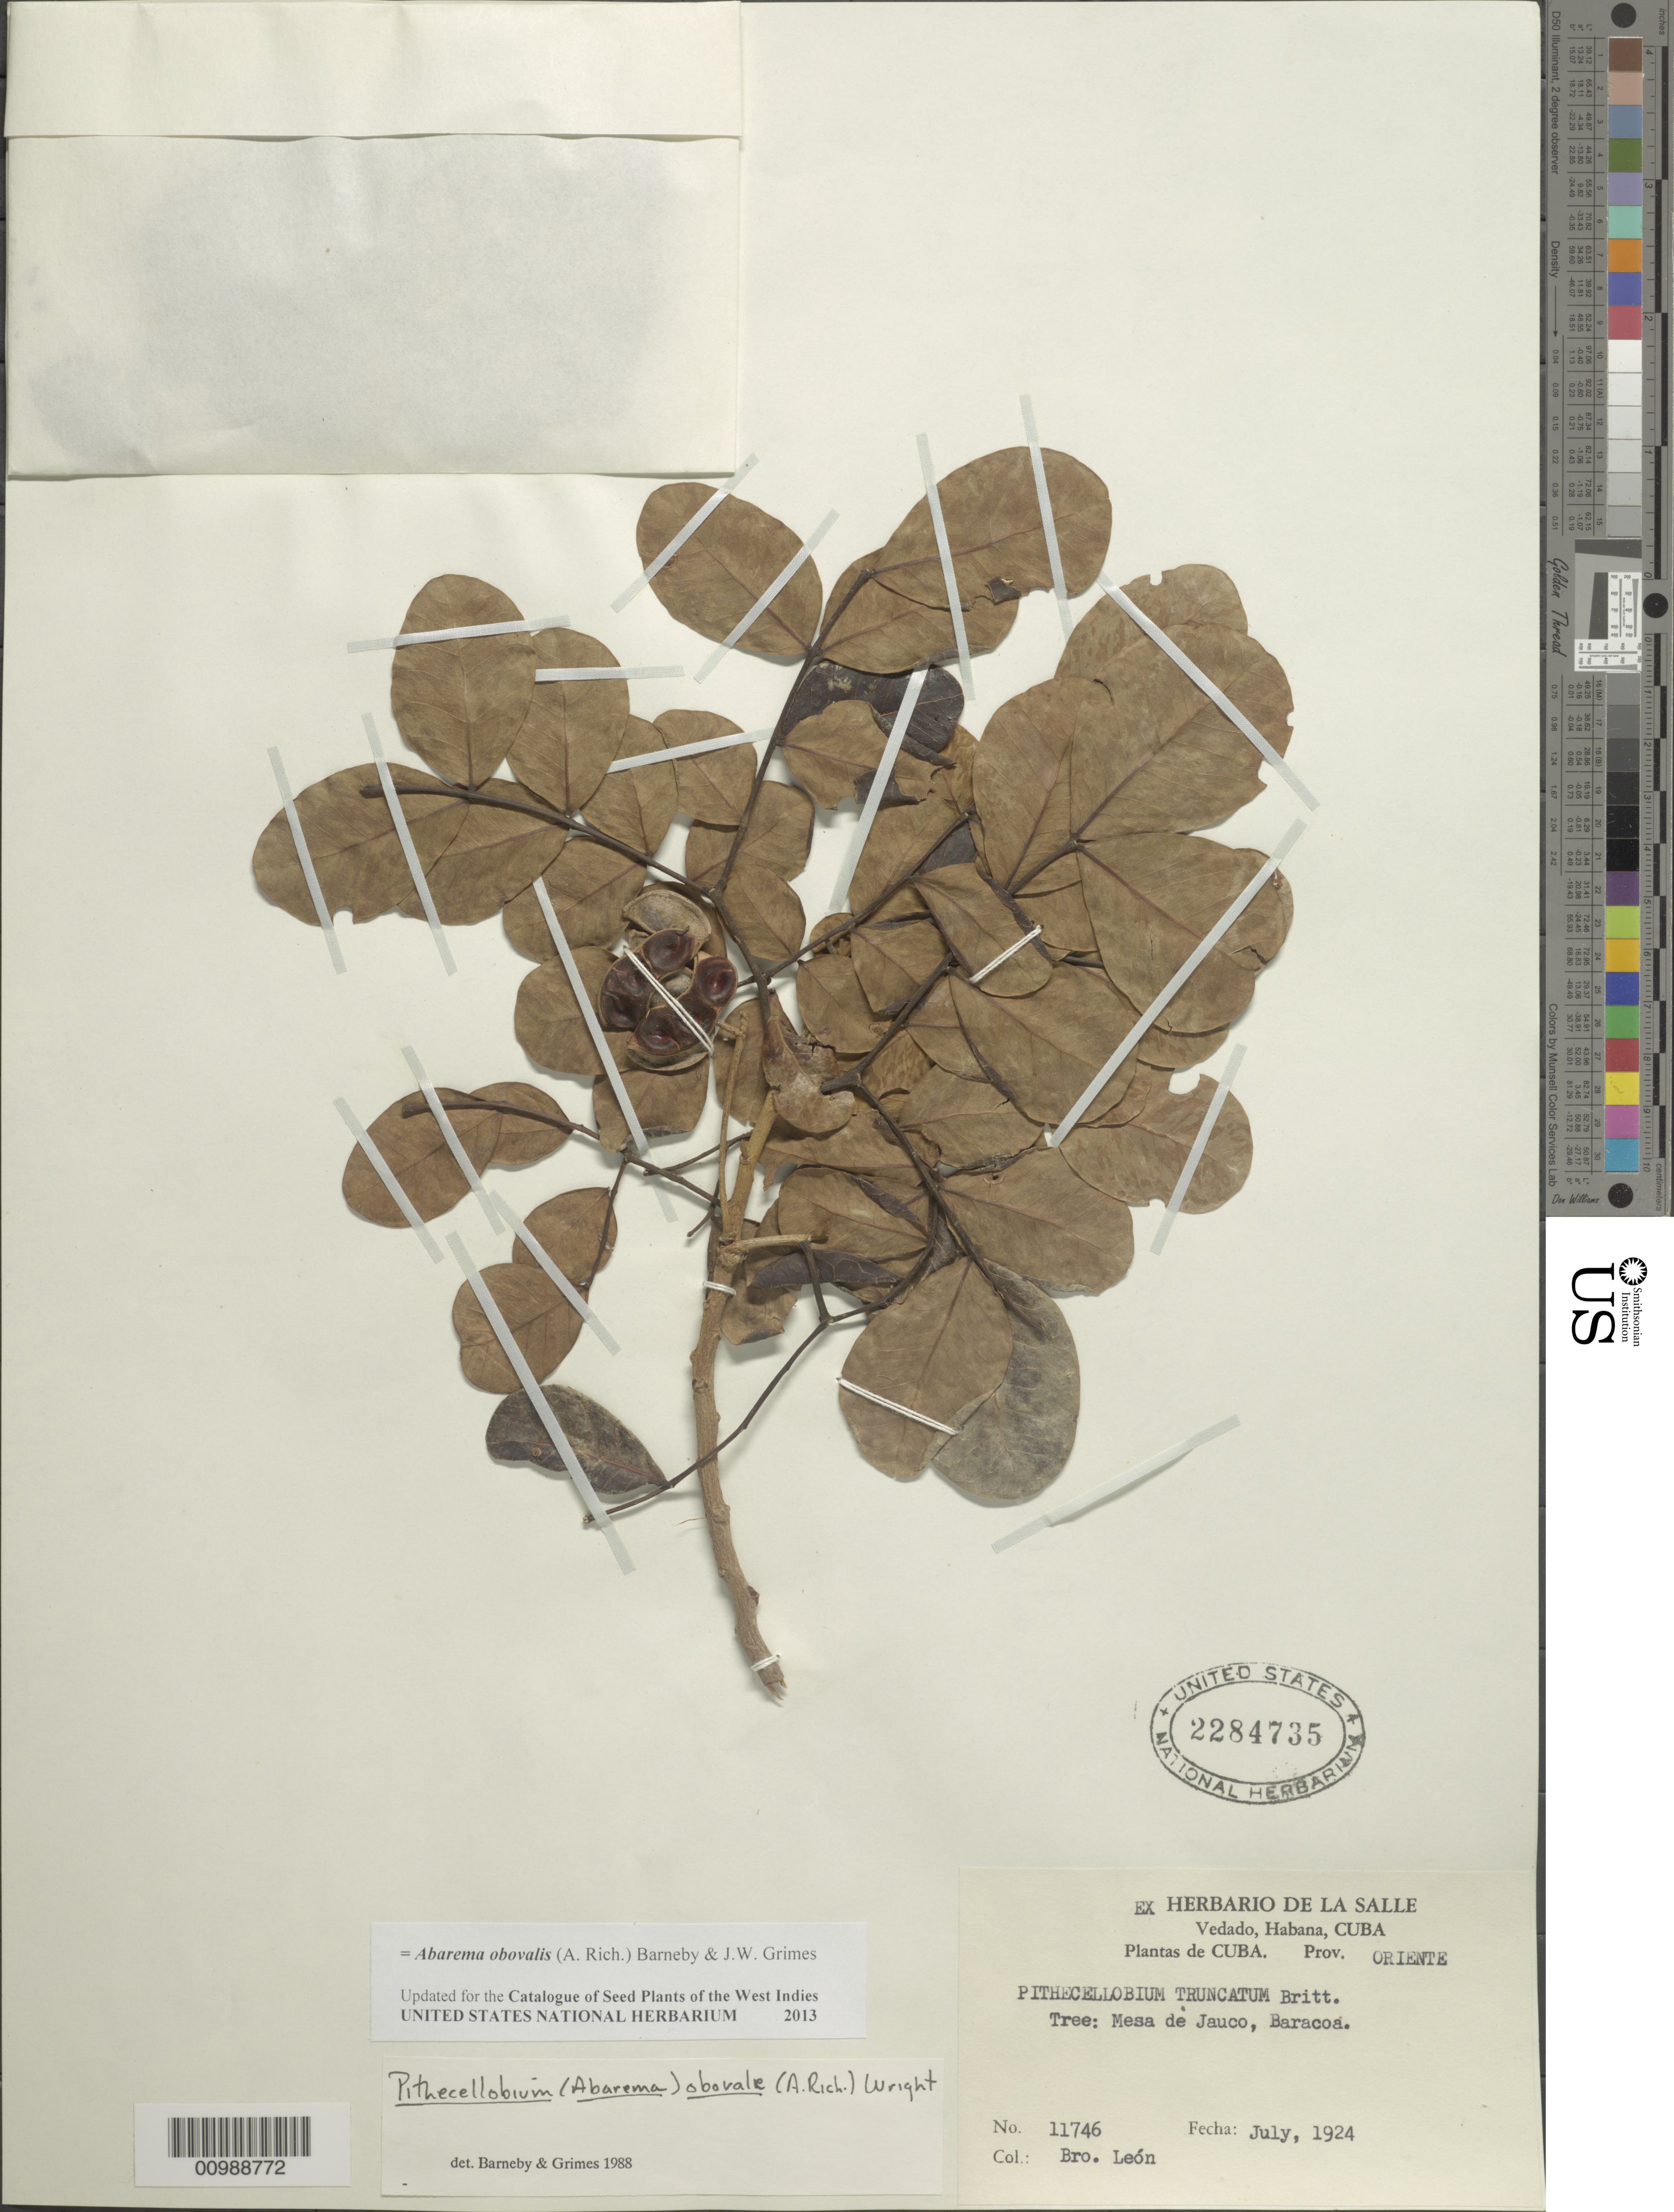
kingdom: Plantae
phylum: Tracheophyta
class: Magnoliopsida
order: Fabales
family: Fabaceae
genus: Jupunba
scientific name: Jupunba obovalis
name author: (A. Rich.) Britton & Rose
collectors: Bro. León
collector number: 11746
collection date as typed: Jul 1924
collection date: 1924-07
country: Cuba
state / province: Guantanamo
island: Cuba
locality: Mesa de Jauco, Baracoa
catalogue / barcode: US 2284735